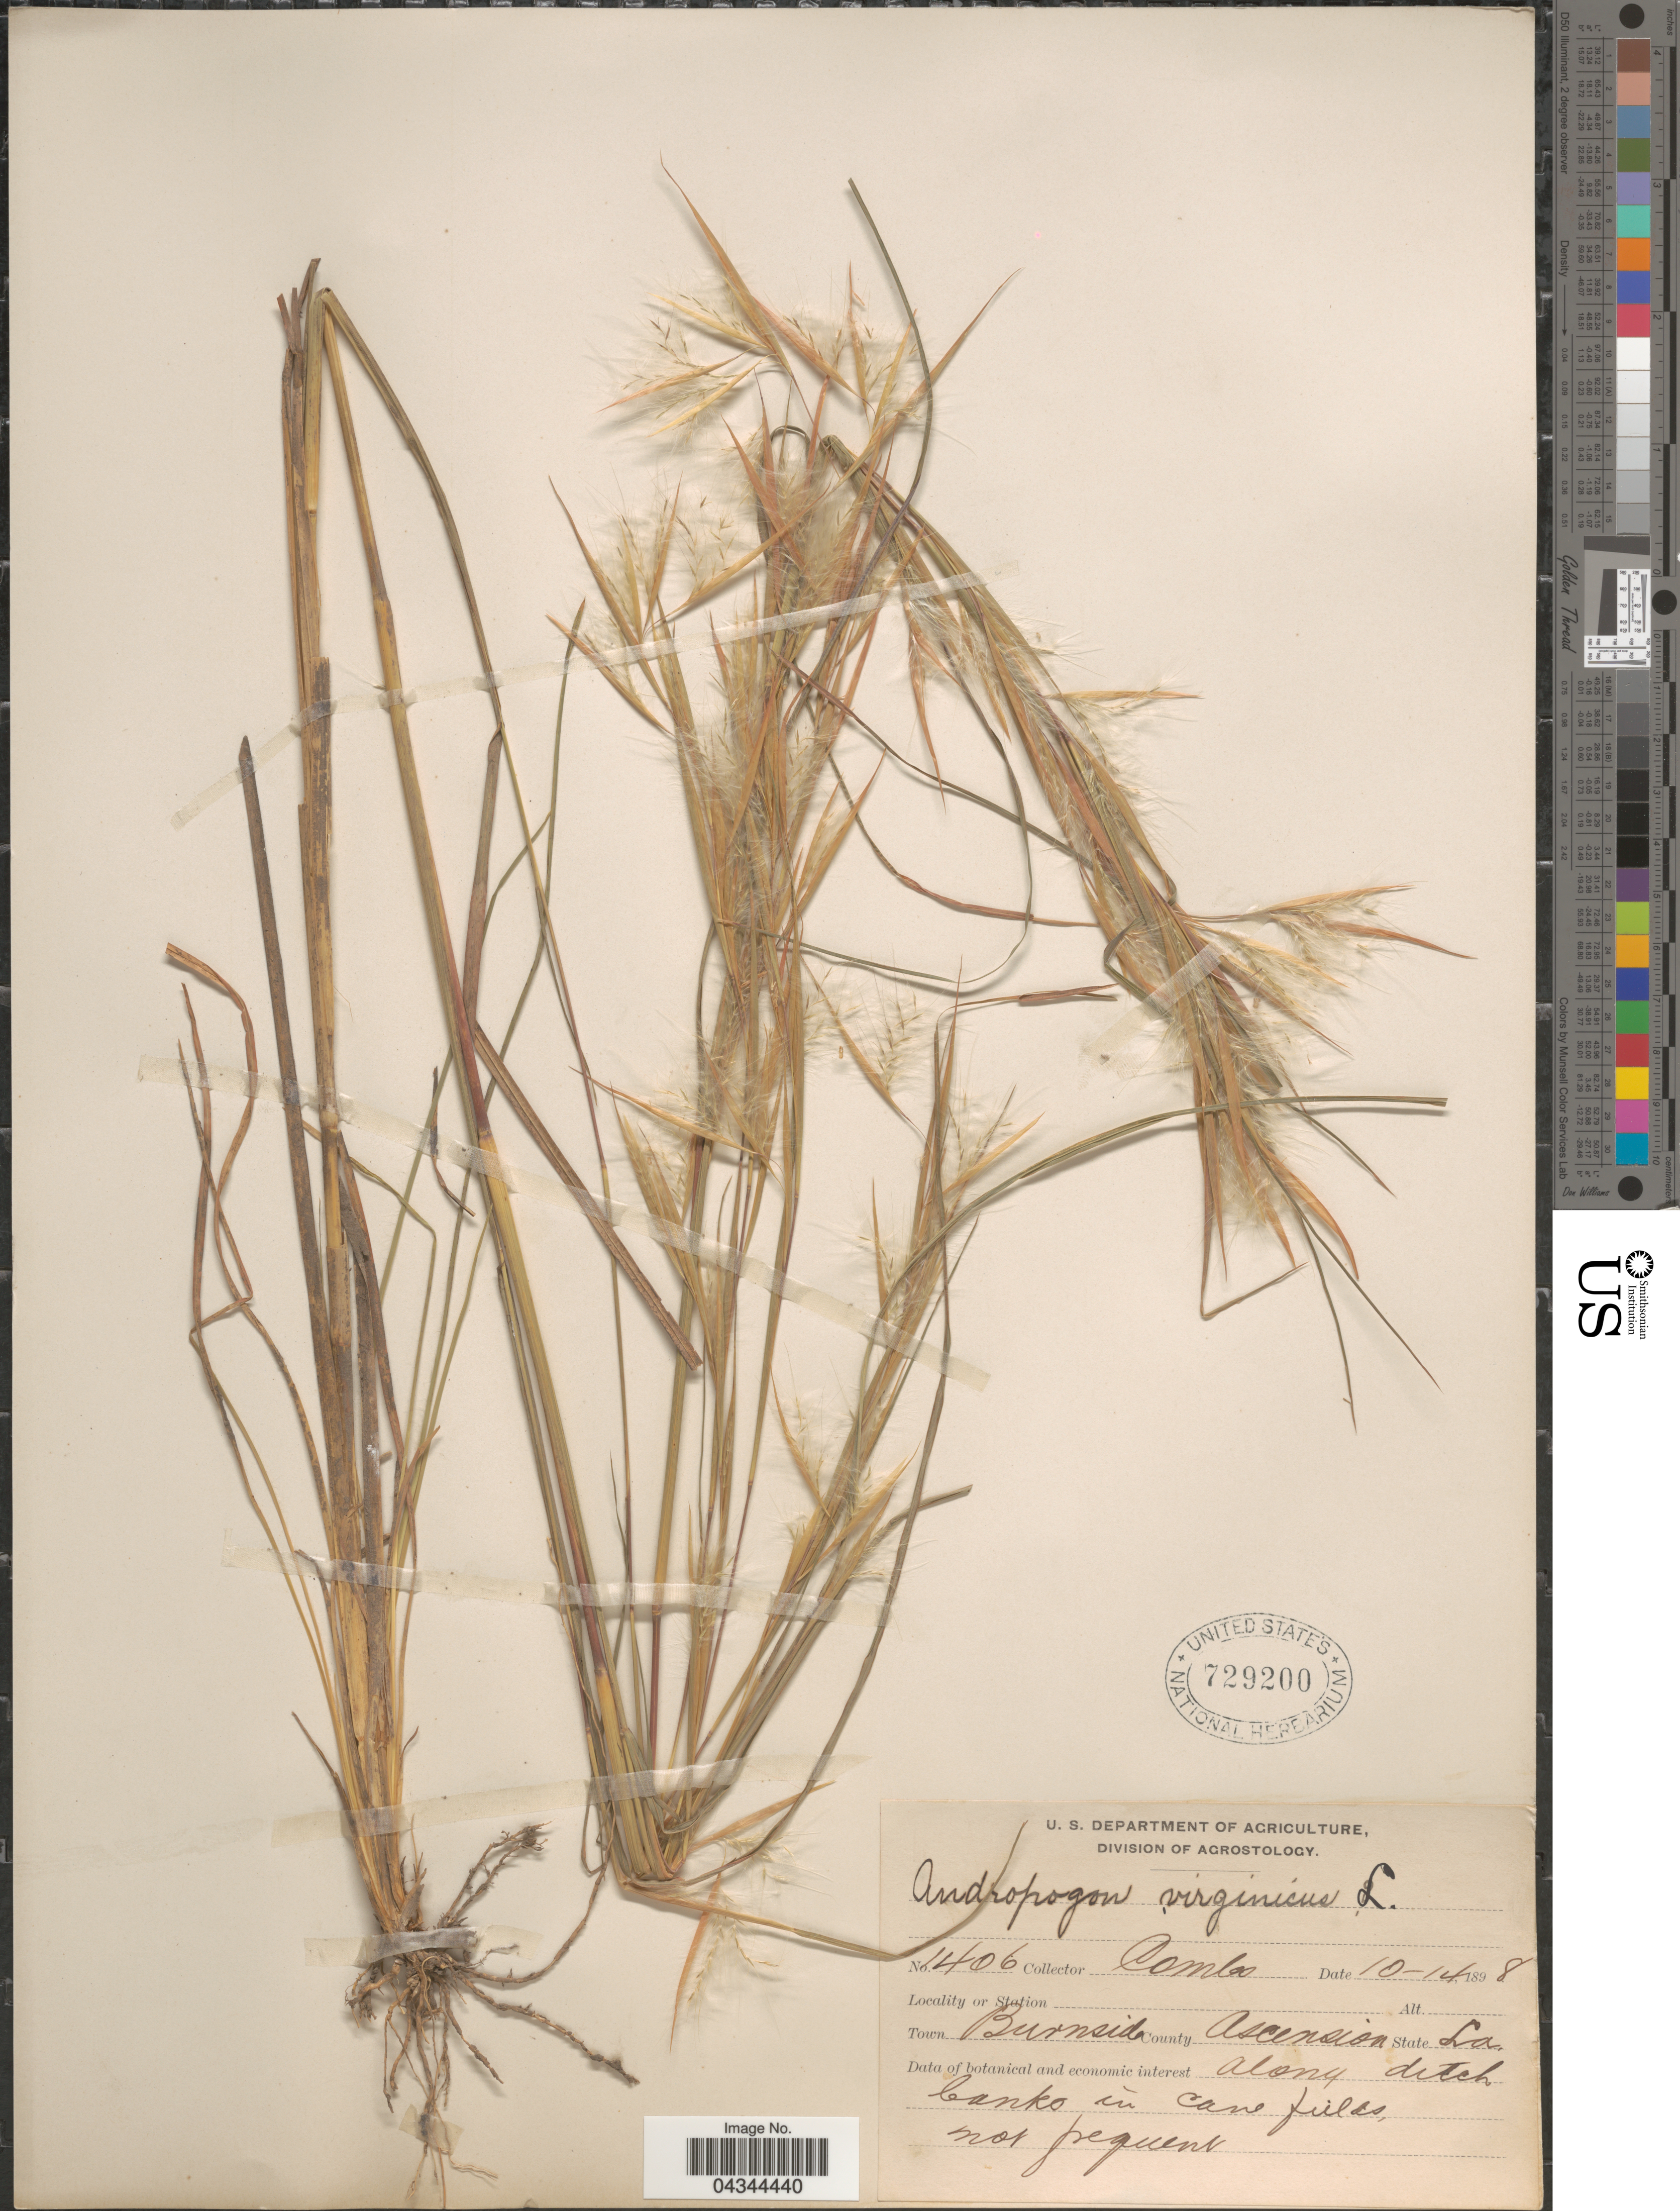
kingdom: Plantae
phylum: Tracheophyta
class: Liliopsida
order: Poales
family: Poaceae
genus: Andropogon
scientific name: Andropogon virginicus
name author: L.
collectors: -. Combs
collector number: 1406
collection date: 1898-10-14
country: United States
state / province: Louisiana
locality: Town Burnside. County Ascension.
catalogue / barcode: US 729200